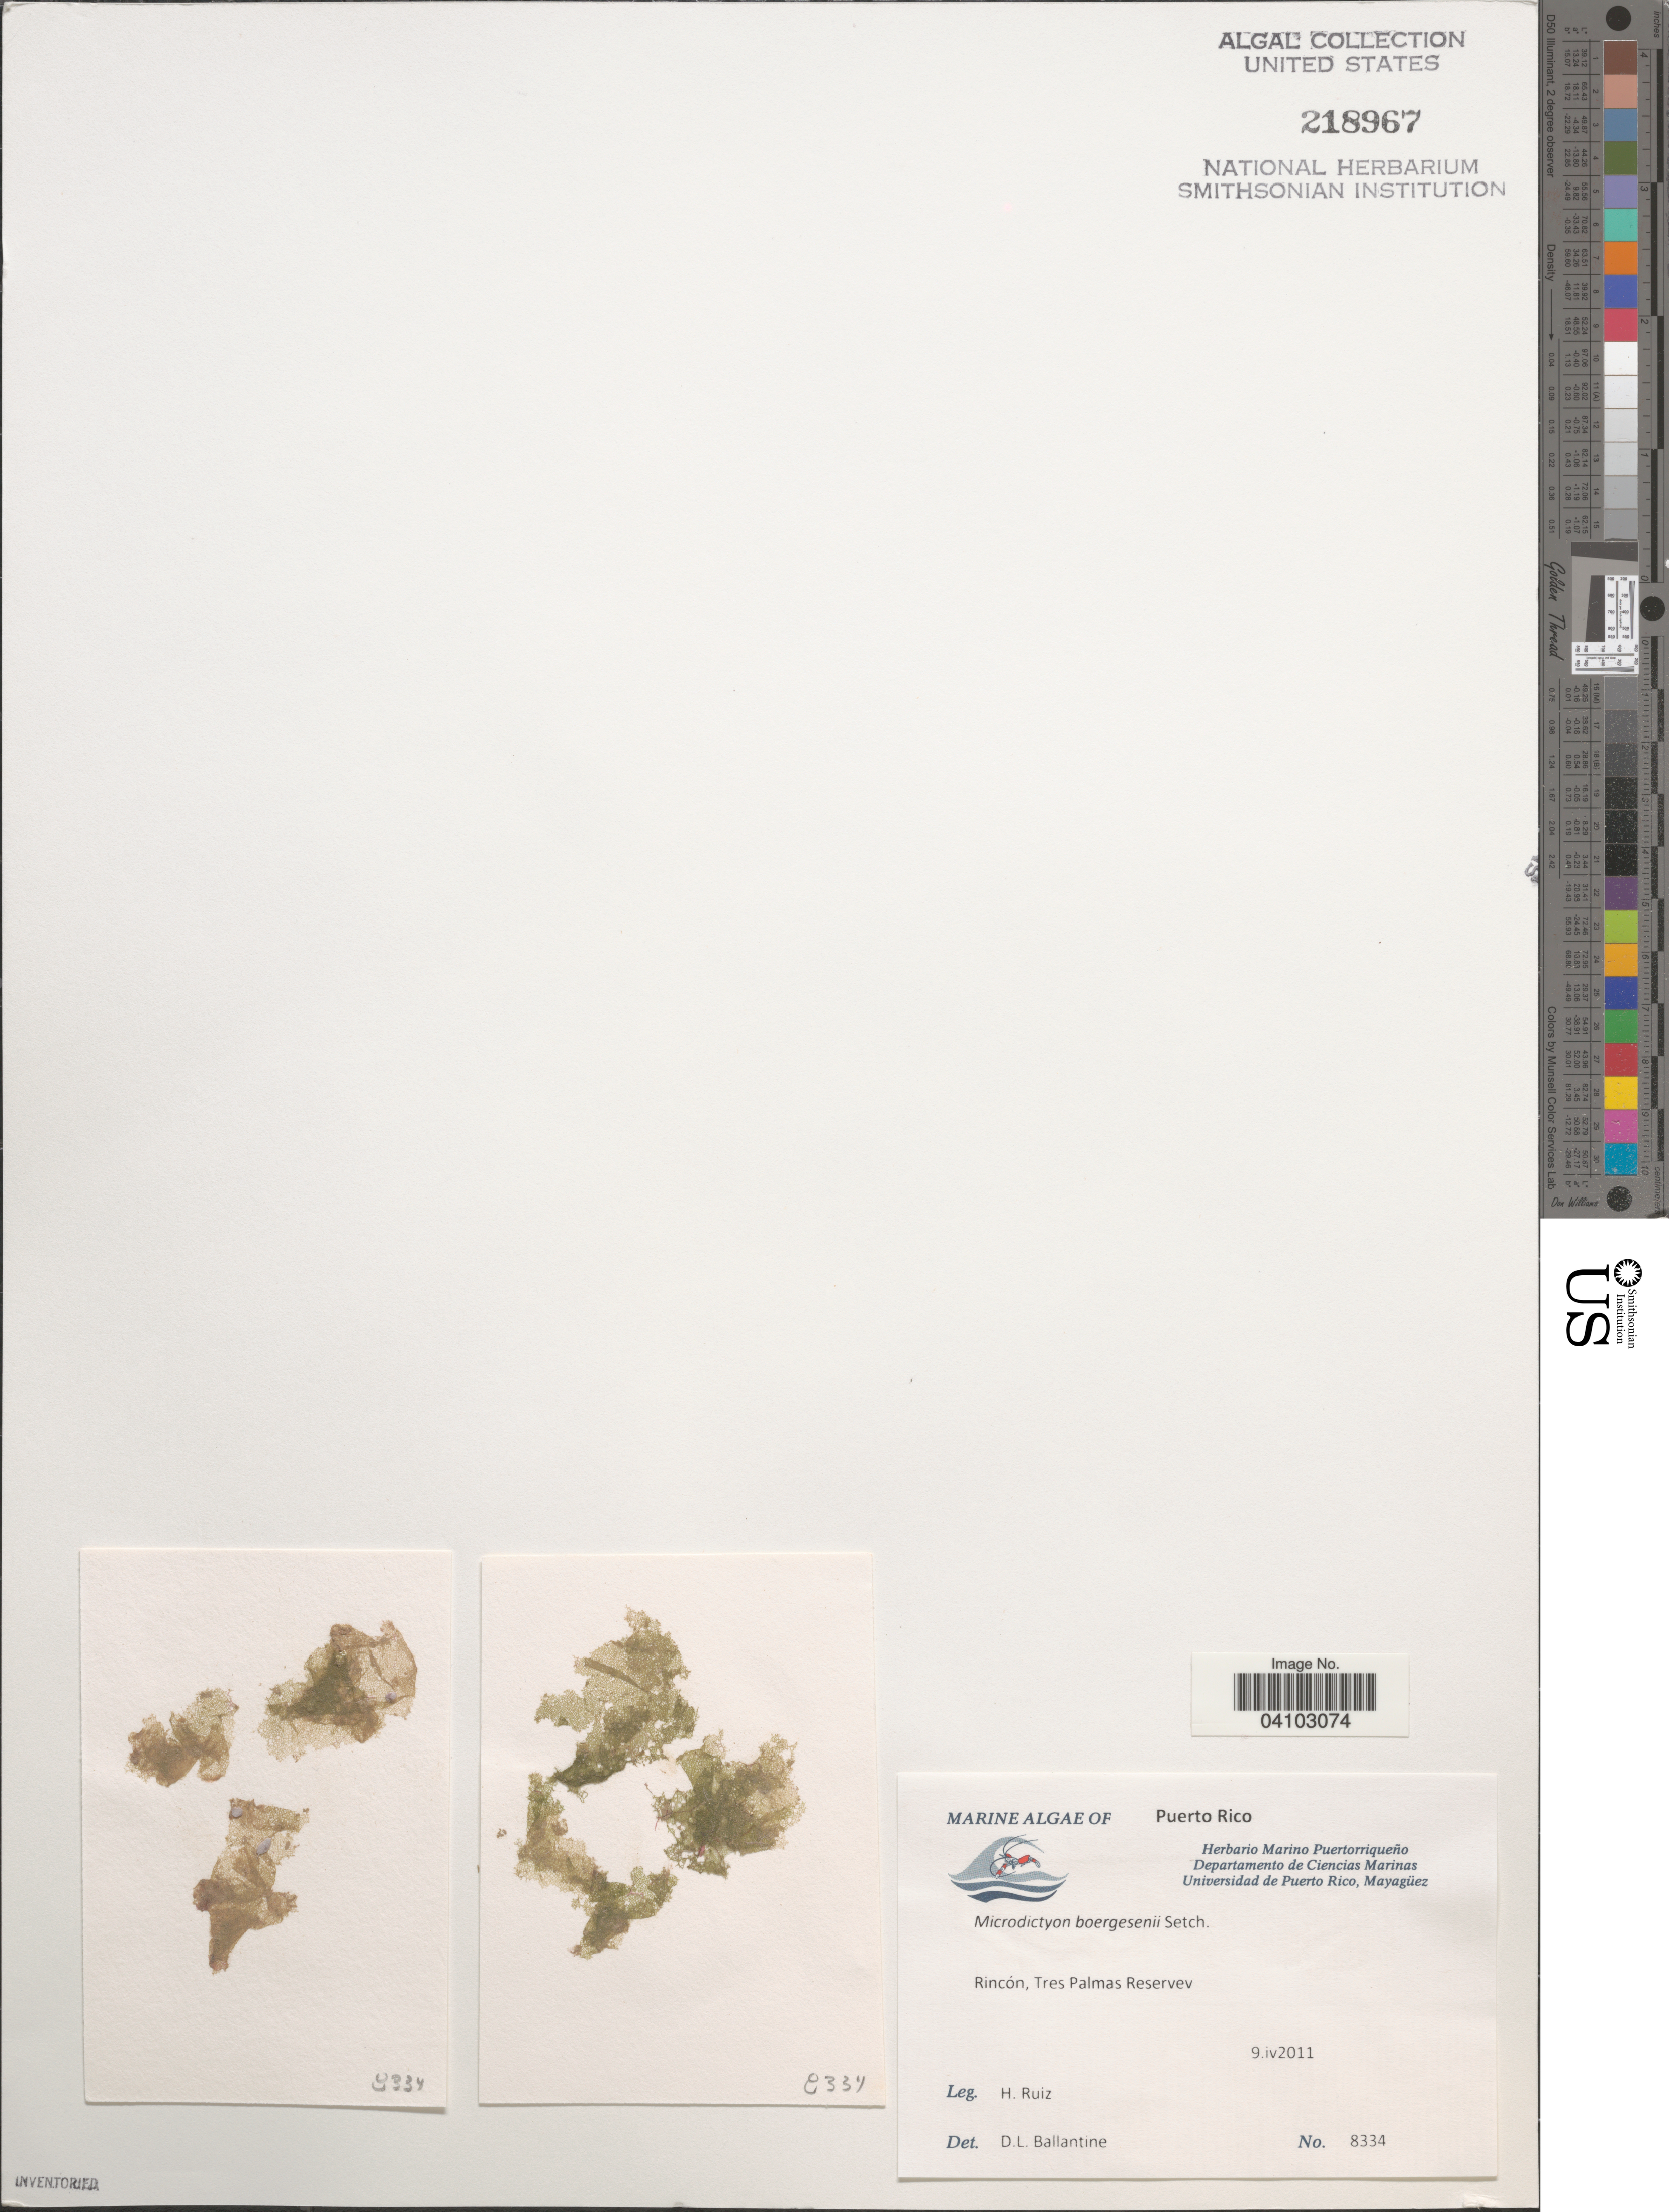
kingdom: Plantae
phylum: Chlorophyta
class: Ulvophyceae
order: Cladophorales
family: Anadyomenaceae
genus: Microdictyon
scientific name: Microdictyon boergesenii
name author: Setch.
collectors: H. Ruiz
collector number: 8334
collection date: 2011-04-09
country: Puerto Rico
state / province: Rincón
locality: Tres Palmas Reservev.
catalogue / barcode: US 218967